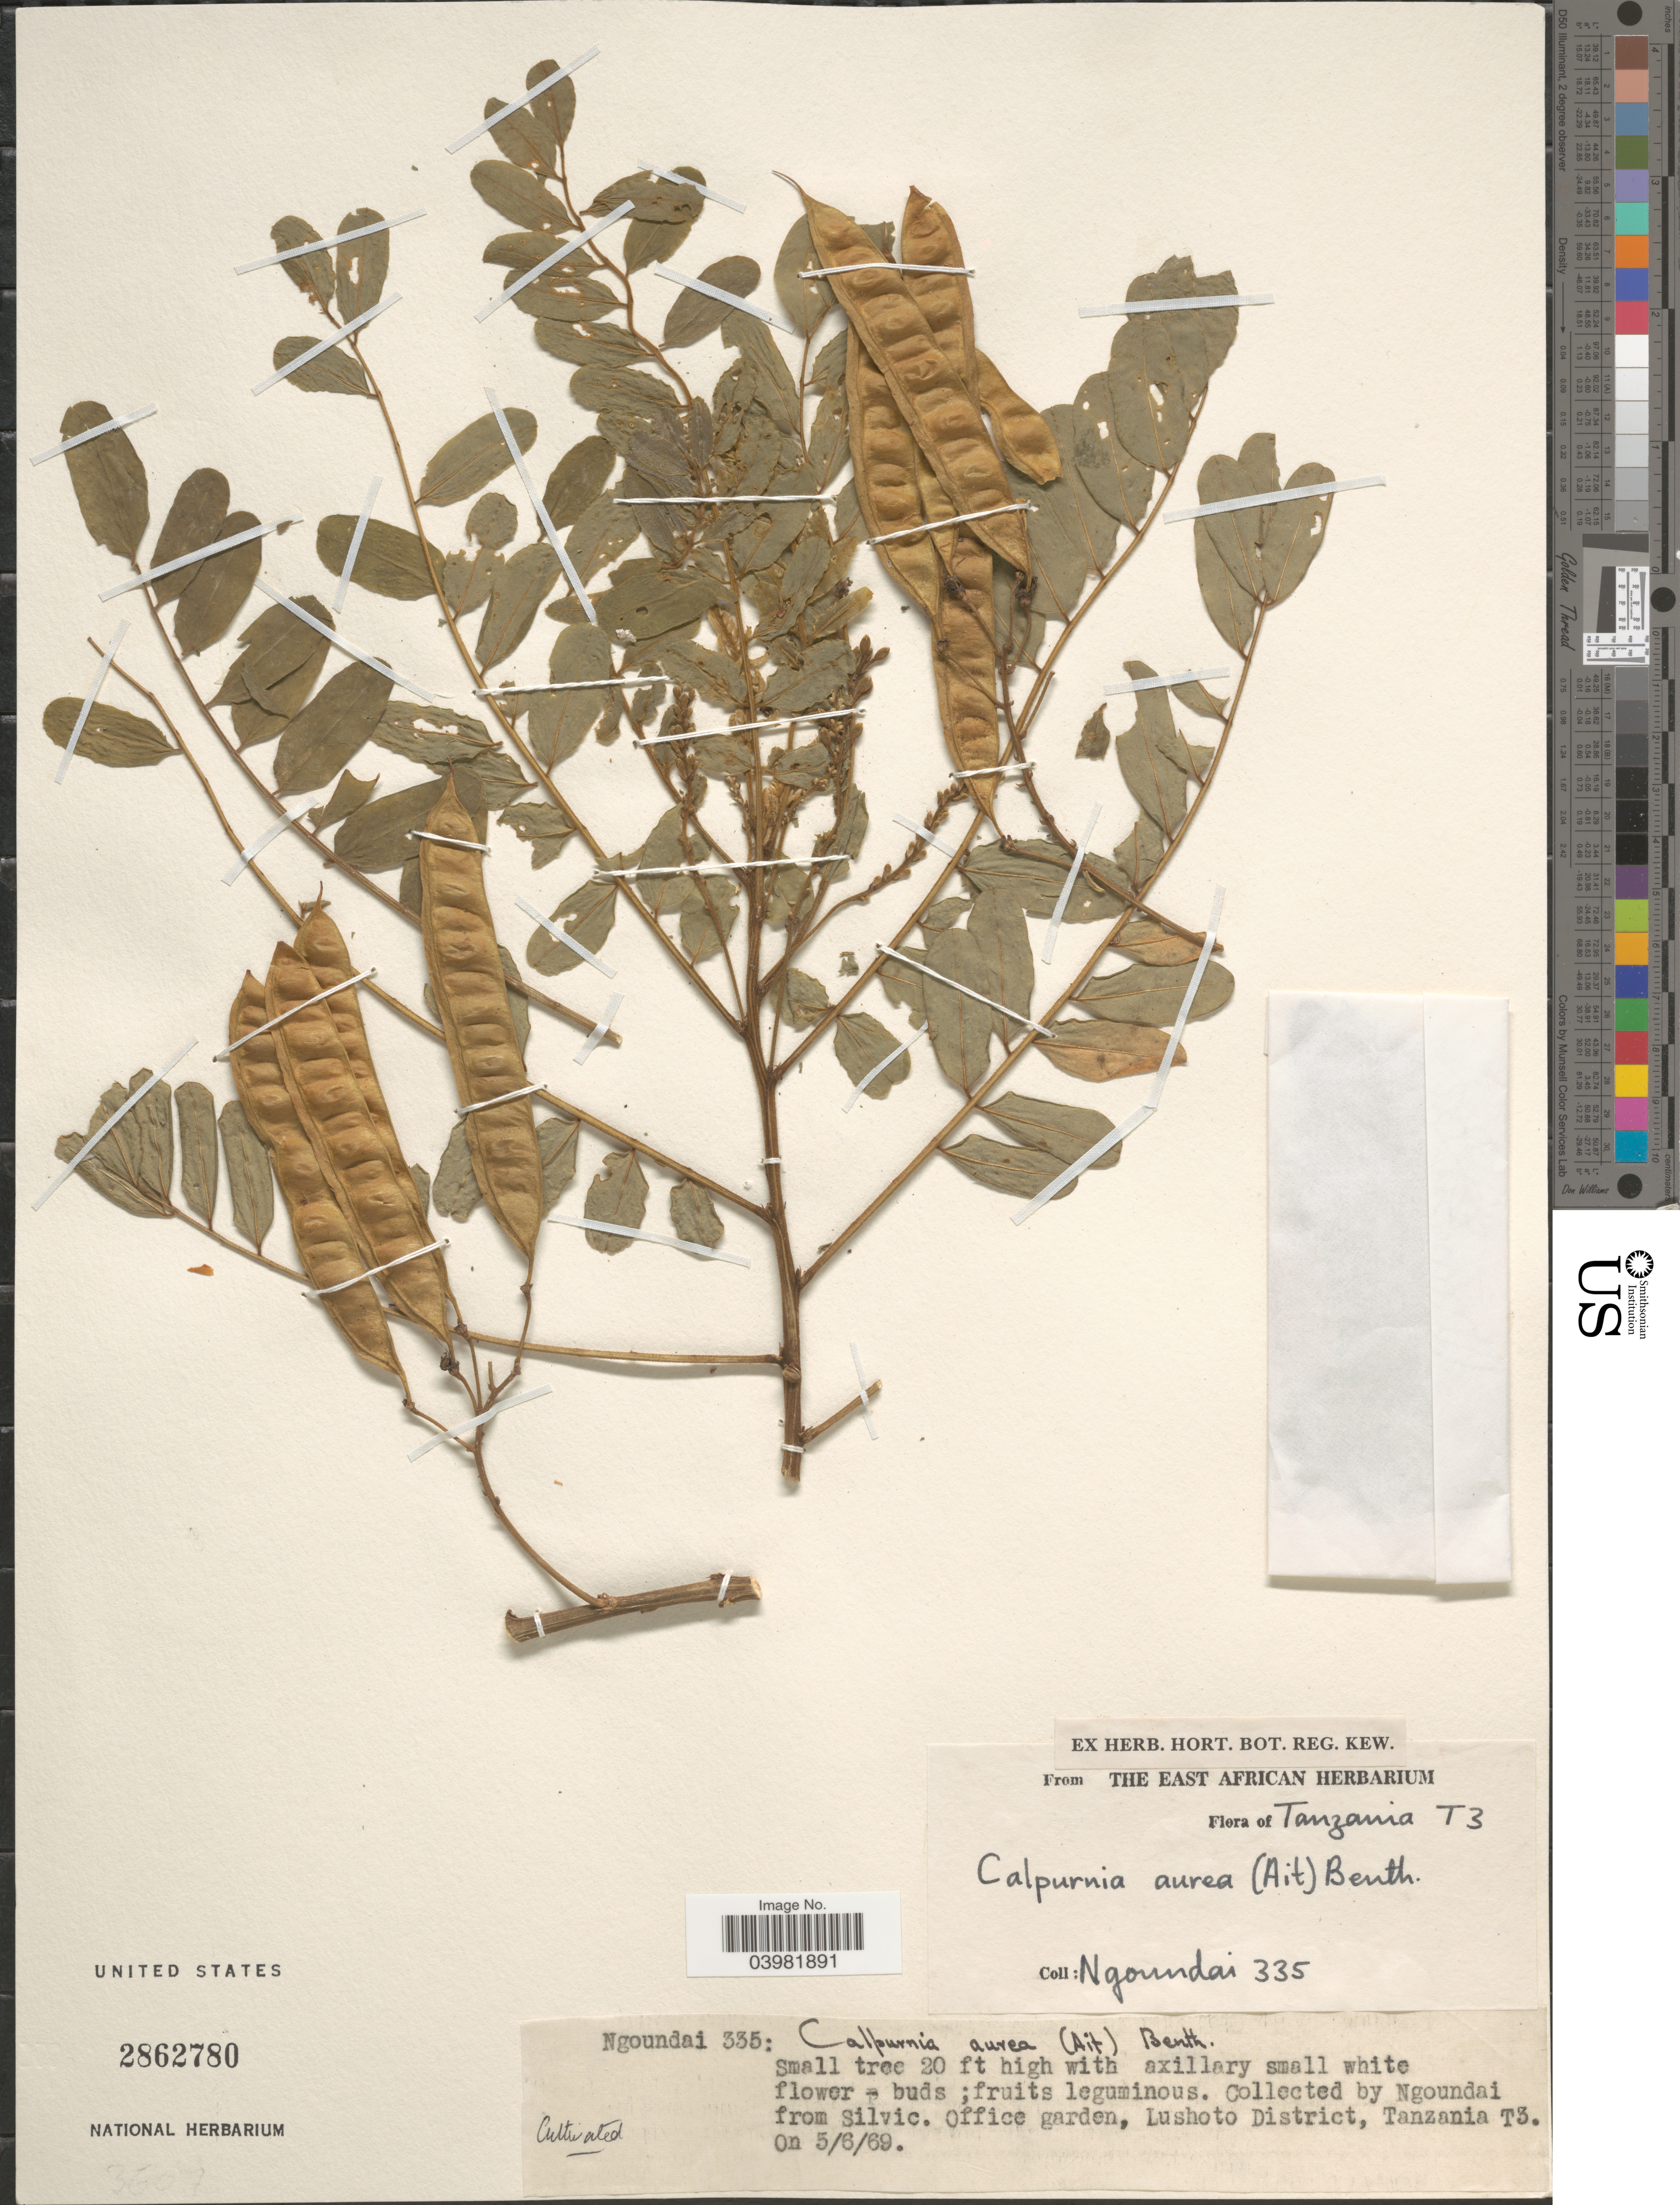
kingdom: Plantae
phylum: Tracheophyta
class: Magnoliopsida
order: Fabales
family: Fabaceae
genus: Calpurnia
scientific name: Calpurnia aurea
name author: (Aiton) Benth.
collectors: Ngoundai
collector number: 335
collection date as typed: Transcribed d/m/y: 5/6/69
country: Tanzania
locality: Office garden, Lushoto District, T3.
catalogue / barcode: US 2862780